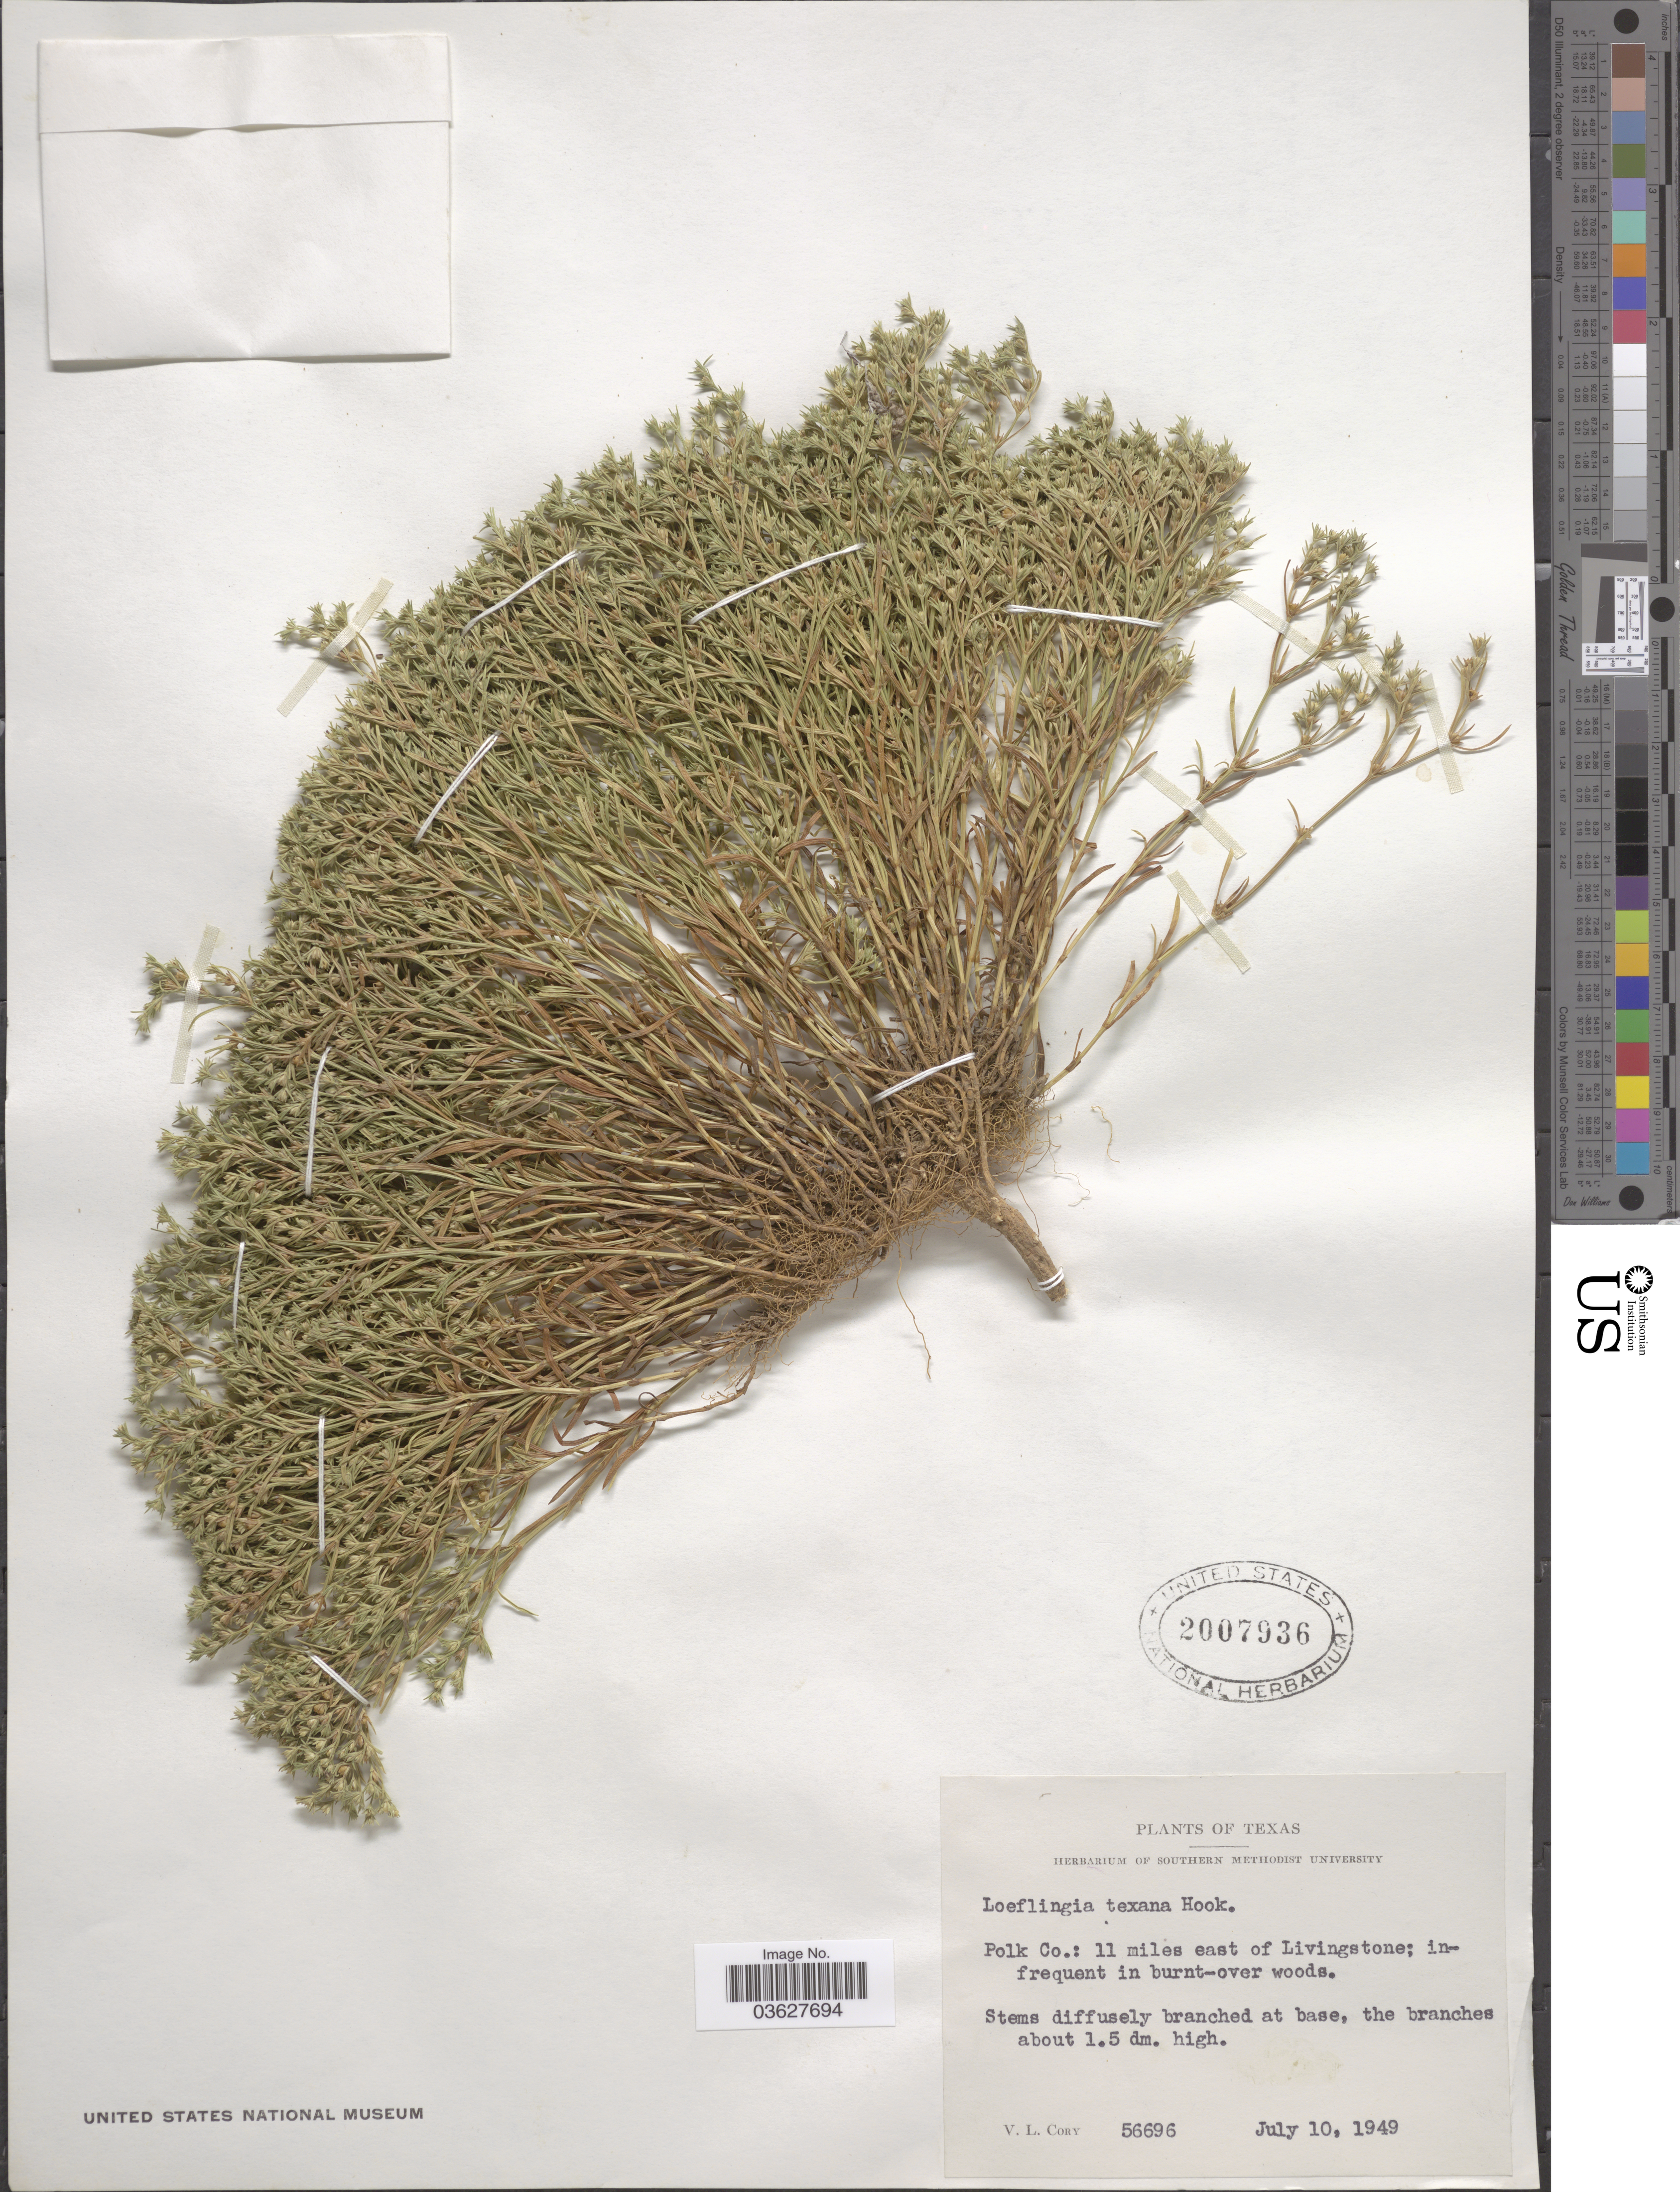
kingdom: Plantae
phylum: Tracheophyta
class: Magnoliopsida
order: Caryophyllales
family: Caryophyllaceae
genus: Loeflingia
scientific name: Loeflingia texana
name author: Hook.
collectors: V. Cory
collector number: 56696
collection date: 1949-07-10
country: United States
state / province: Texas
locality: Polk Co.: 11 miles east of Livingstone.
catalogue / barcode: US 2007936